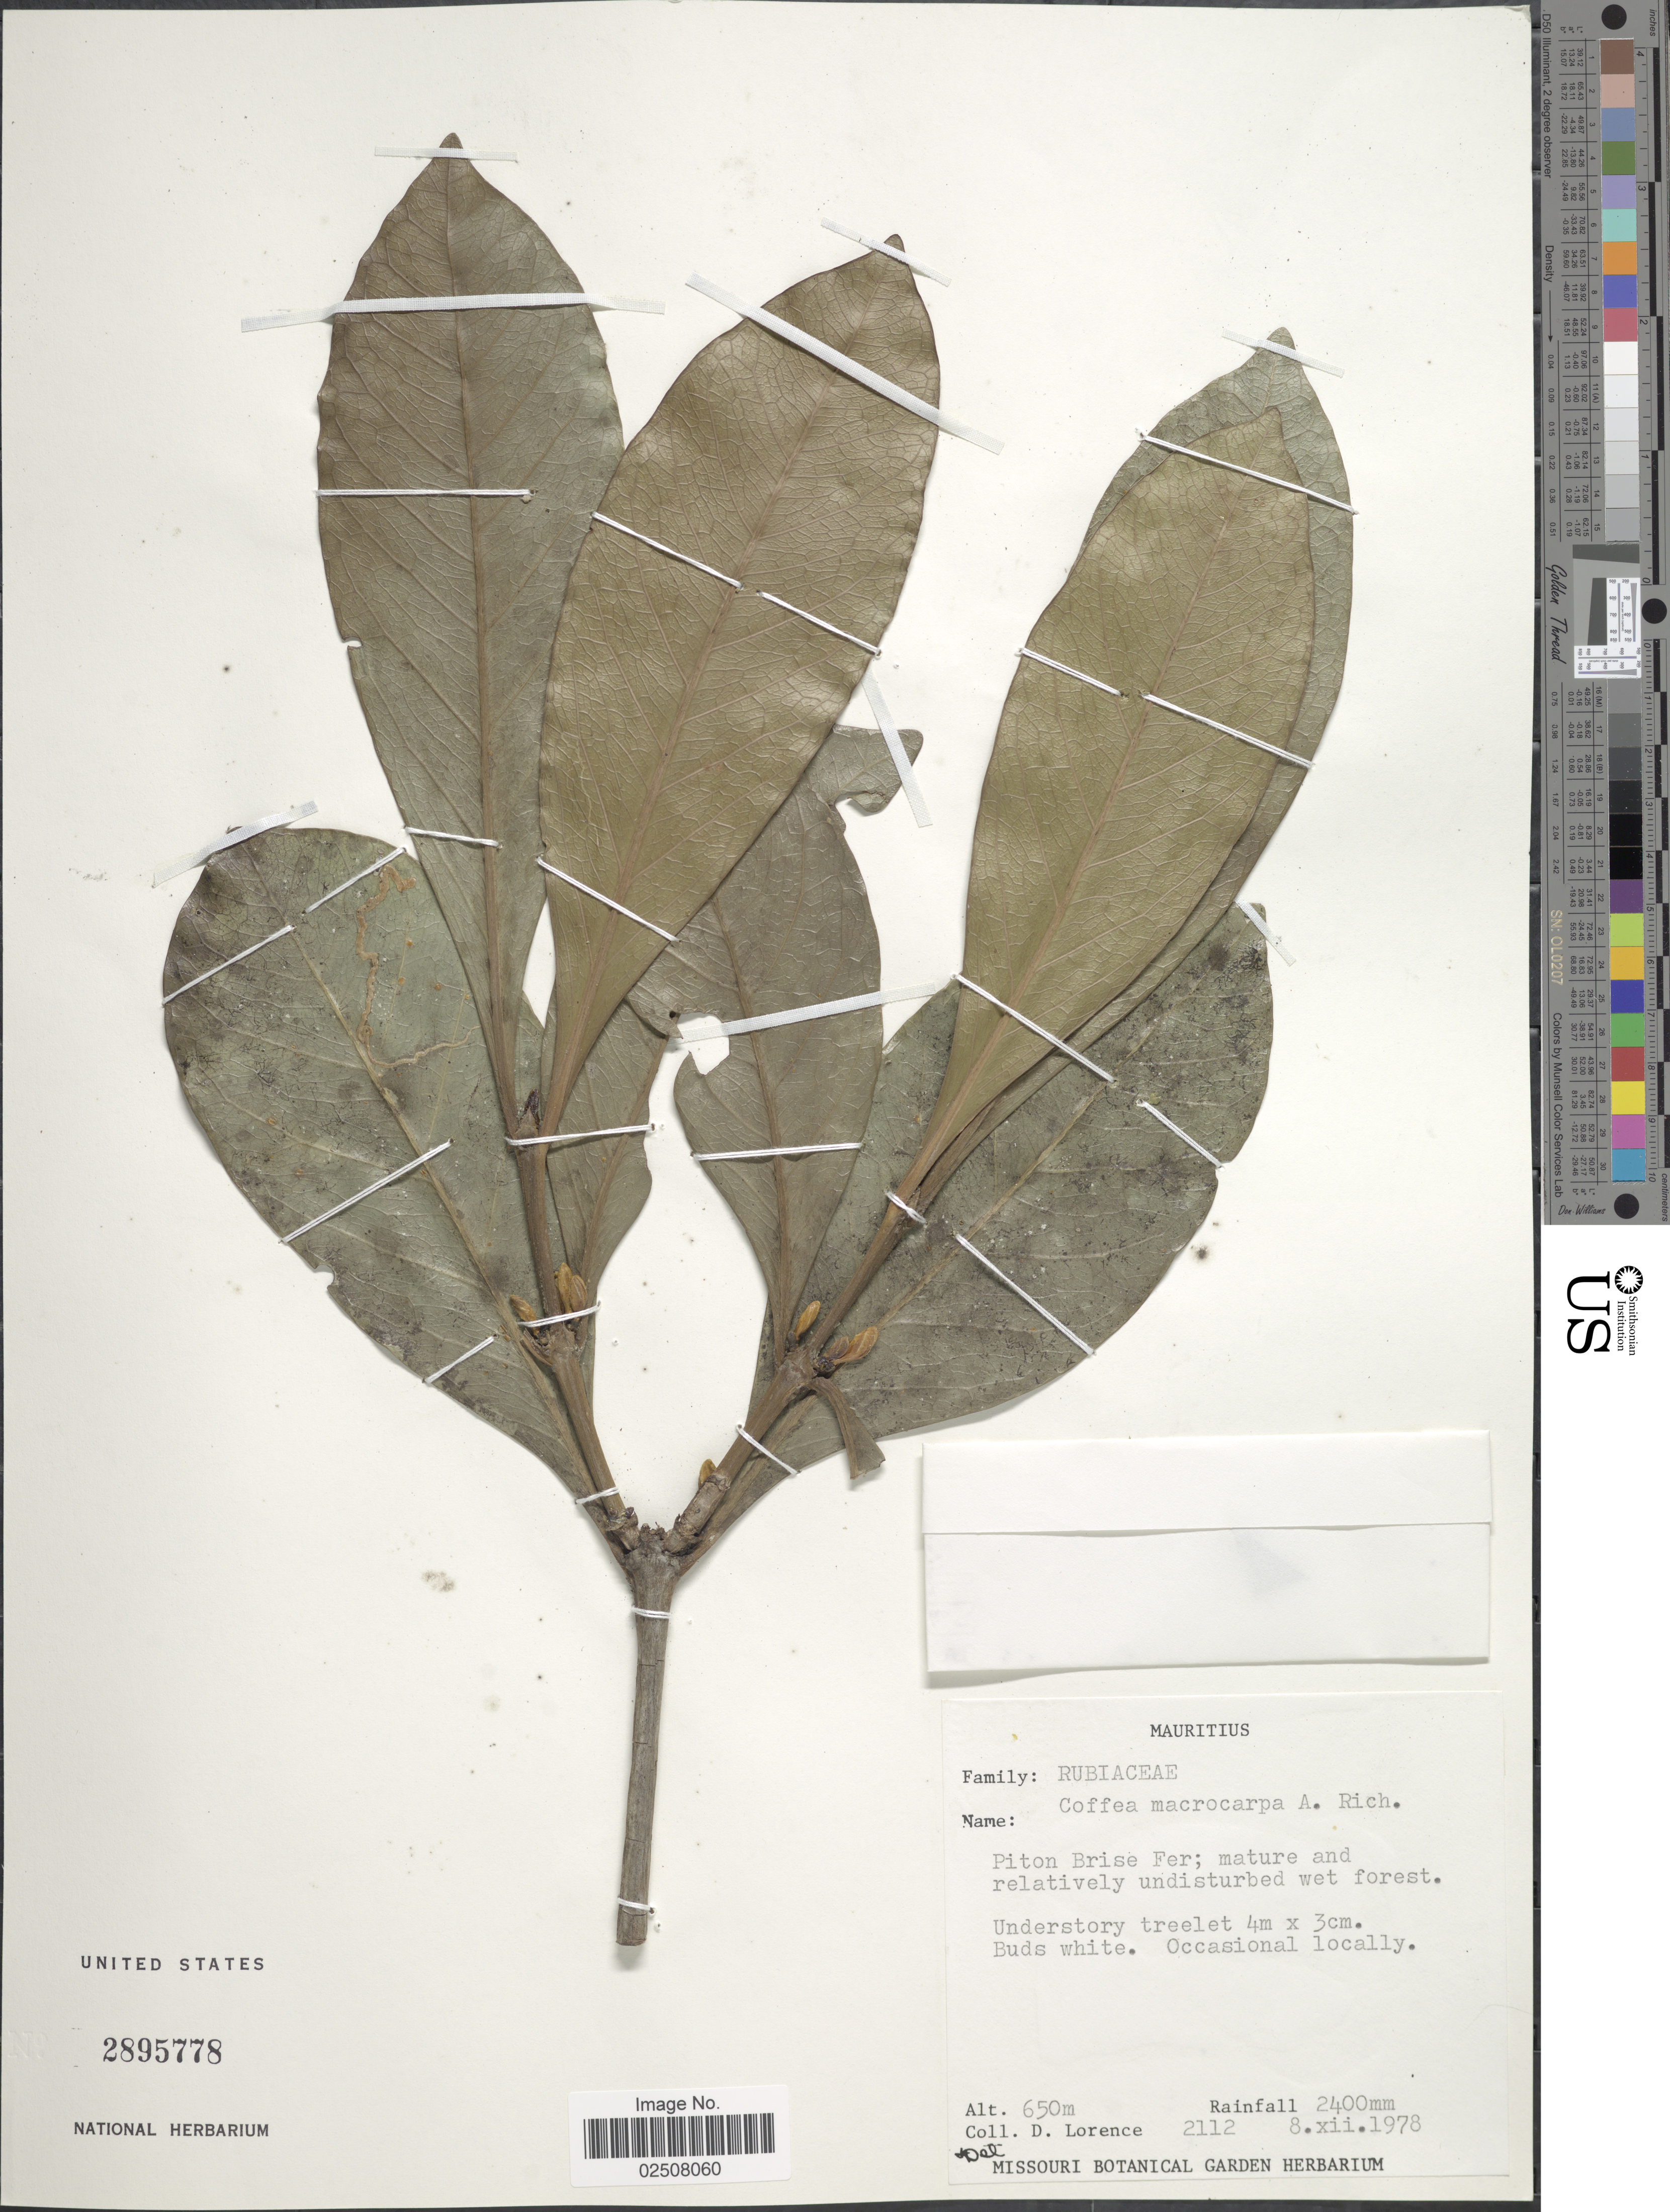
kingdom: Plantae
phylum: Tracheophyta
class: Magnoliopsida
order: Gentianales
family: Rubiaceae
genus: Coffea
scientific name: Coffea macrocarpa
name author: A. Rich.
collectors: D. Lorence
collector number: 2112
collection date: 1978-12-08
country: Mauritius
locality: Piton Brise Fer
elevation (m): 650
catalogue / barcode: US 2895778